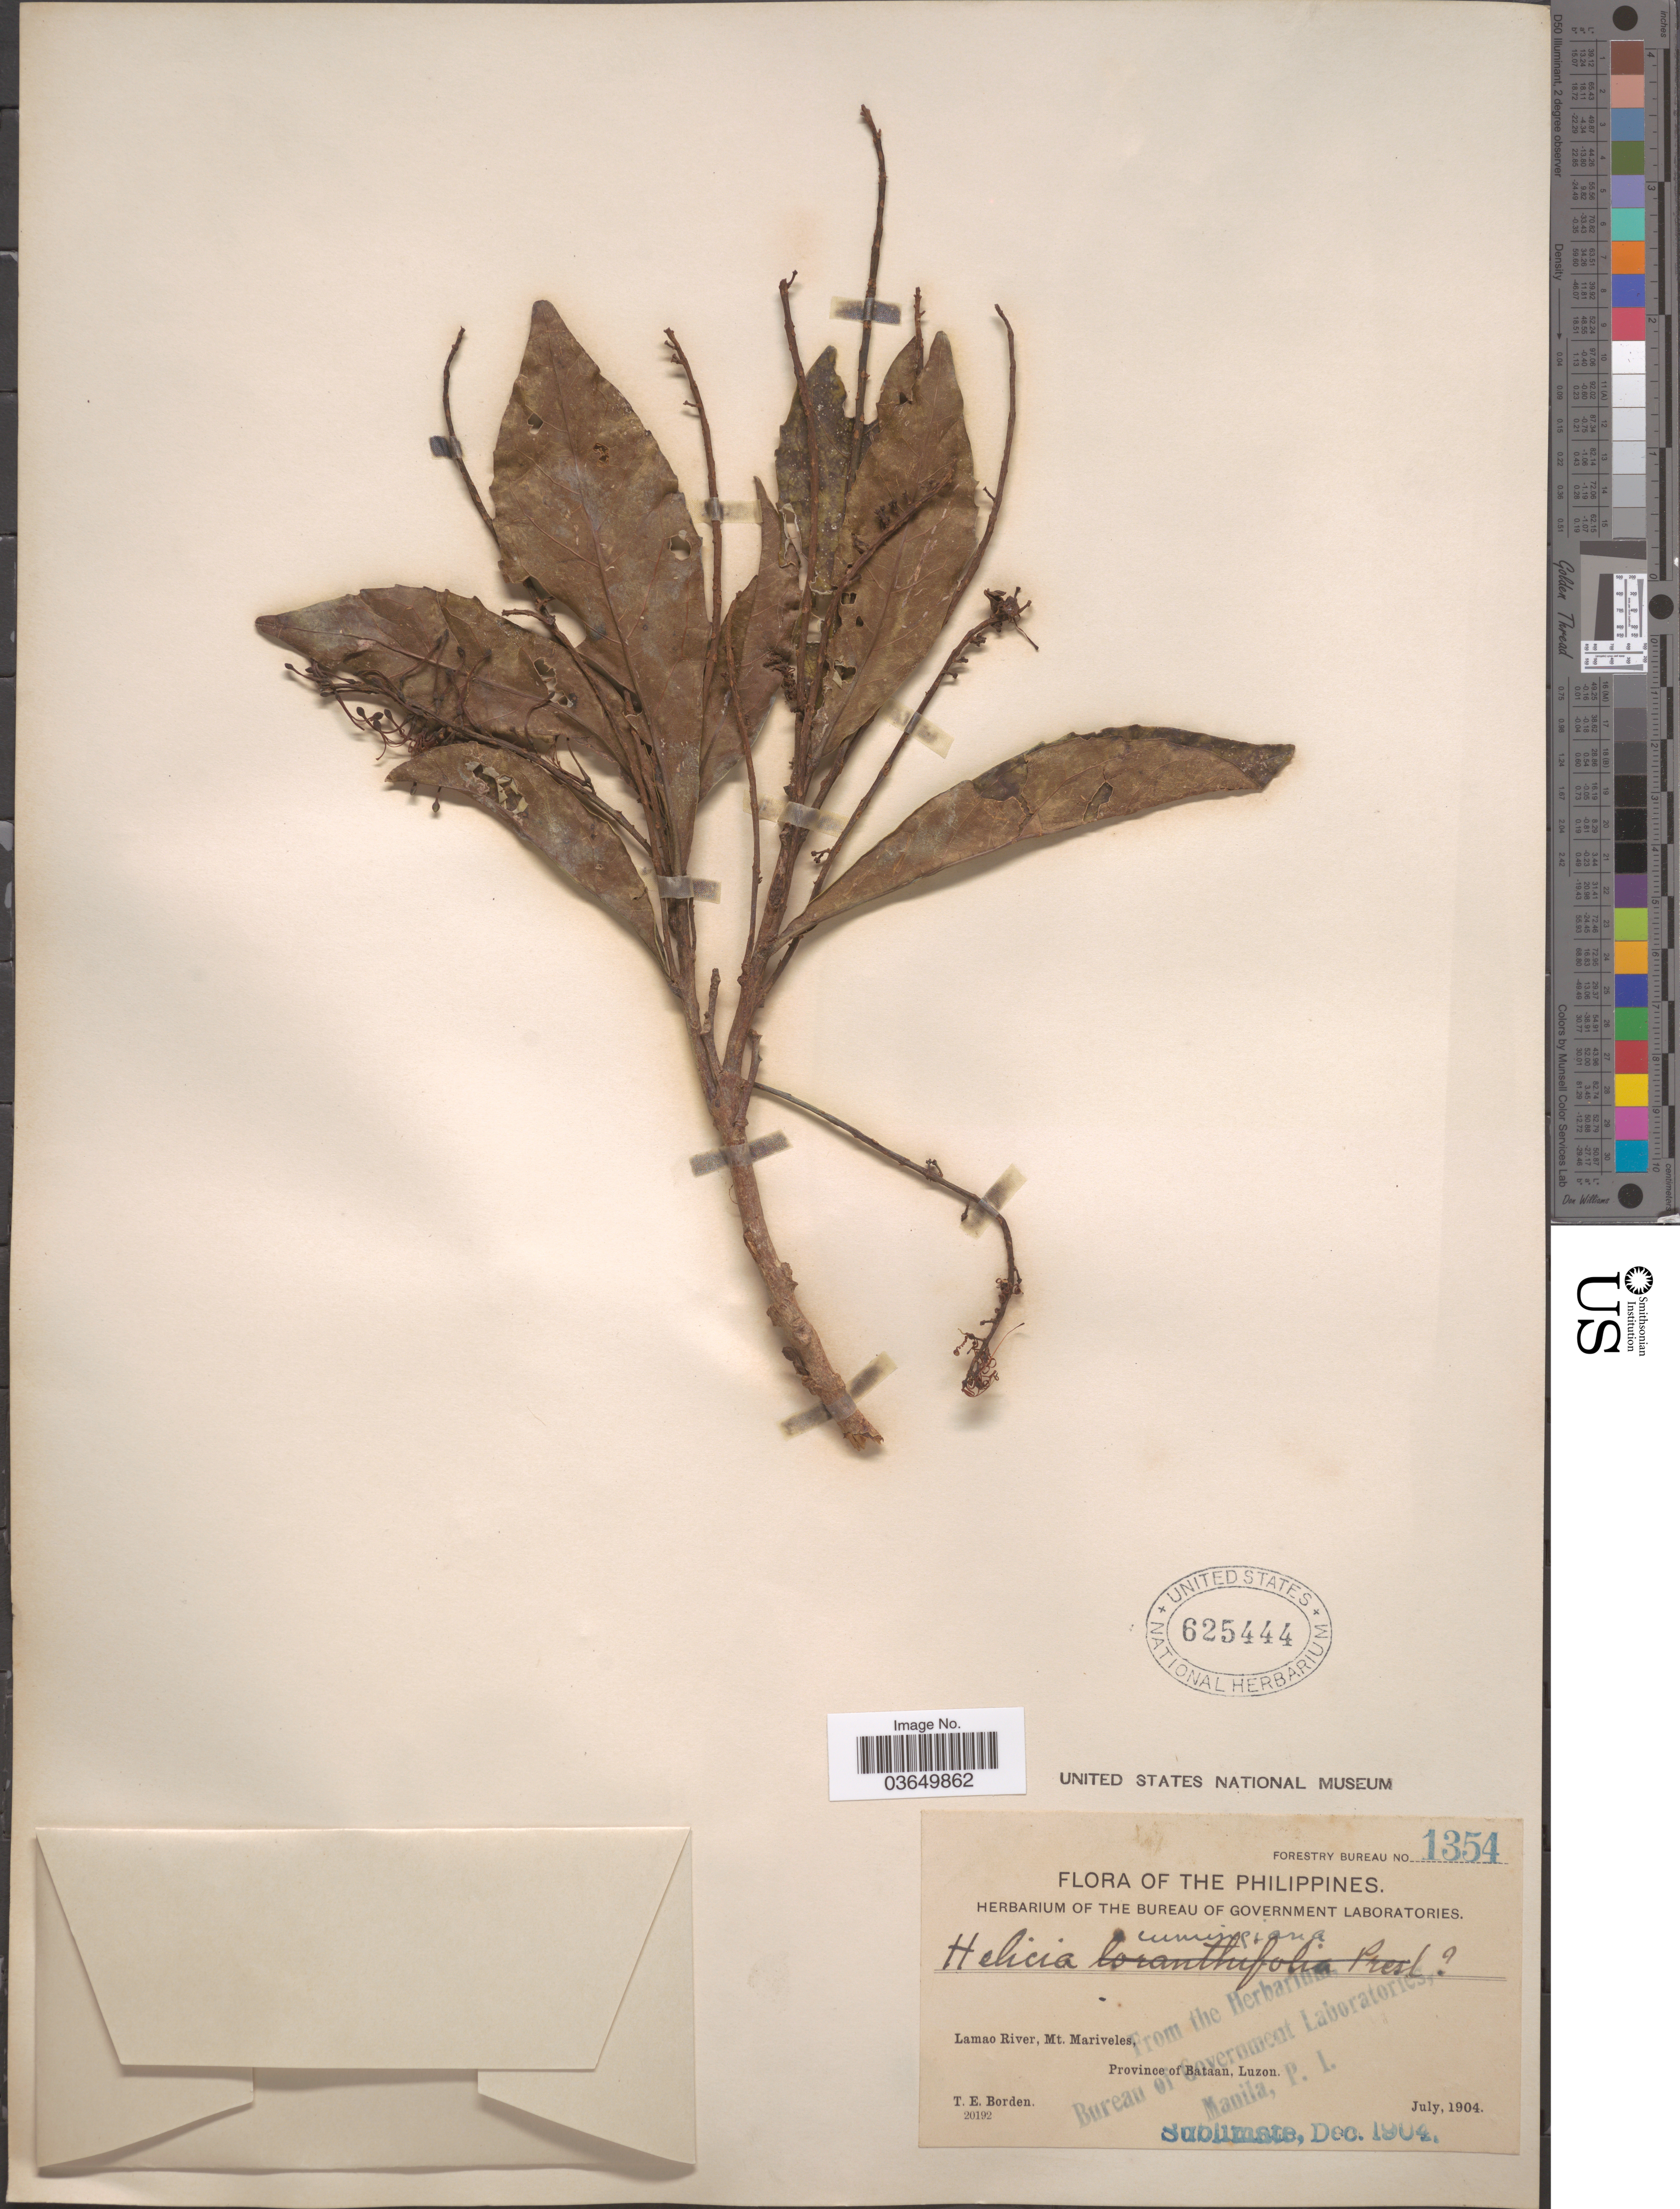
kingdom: Plantae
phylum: Tracheophyta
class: Magnoliopsida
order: Proteales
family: Proteaceae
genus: Helicia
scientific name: Helicia cumingiana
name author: C. Presl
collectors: T. E. Borden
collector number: Forestry Bureau 1354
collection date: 1904-07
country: Philippines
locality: Lamao River, Mt. Mariveles, Province of Bataan, Luzon.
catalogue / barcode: US 625444